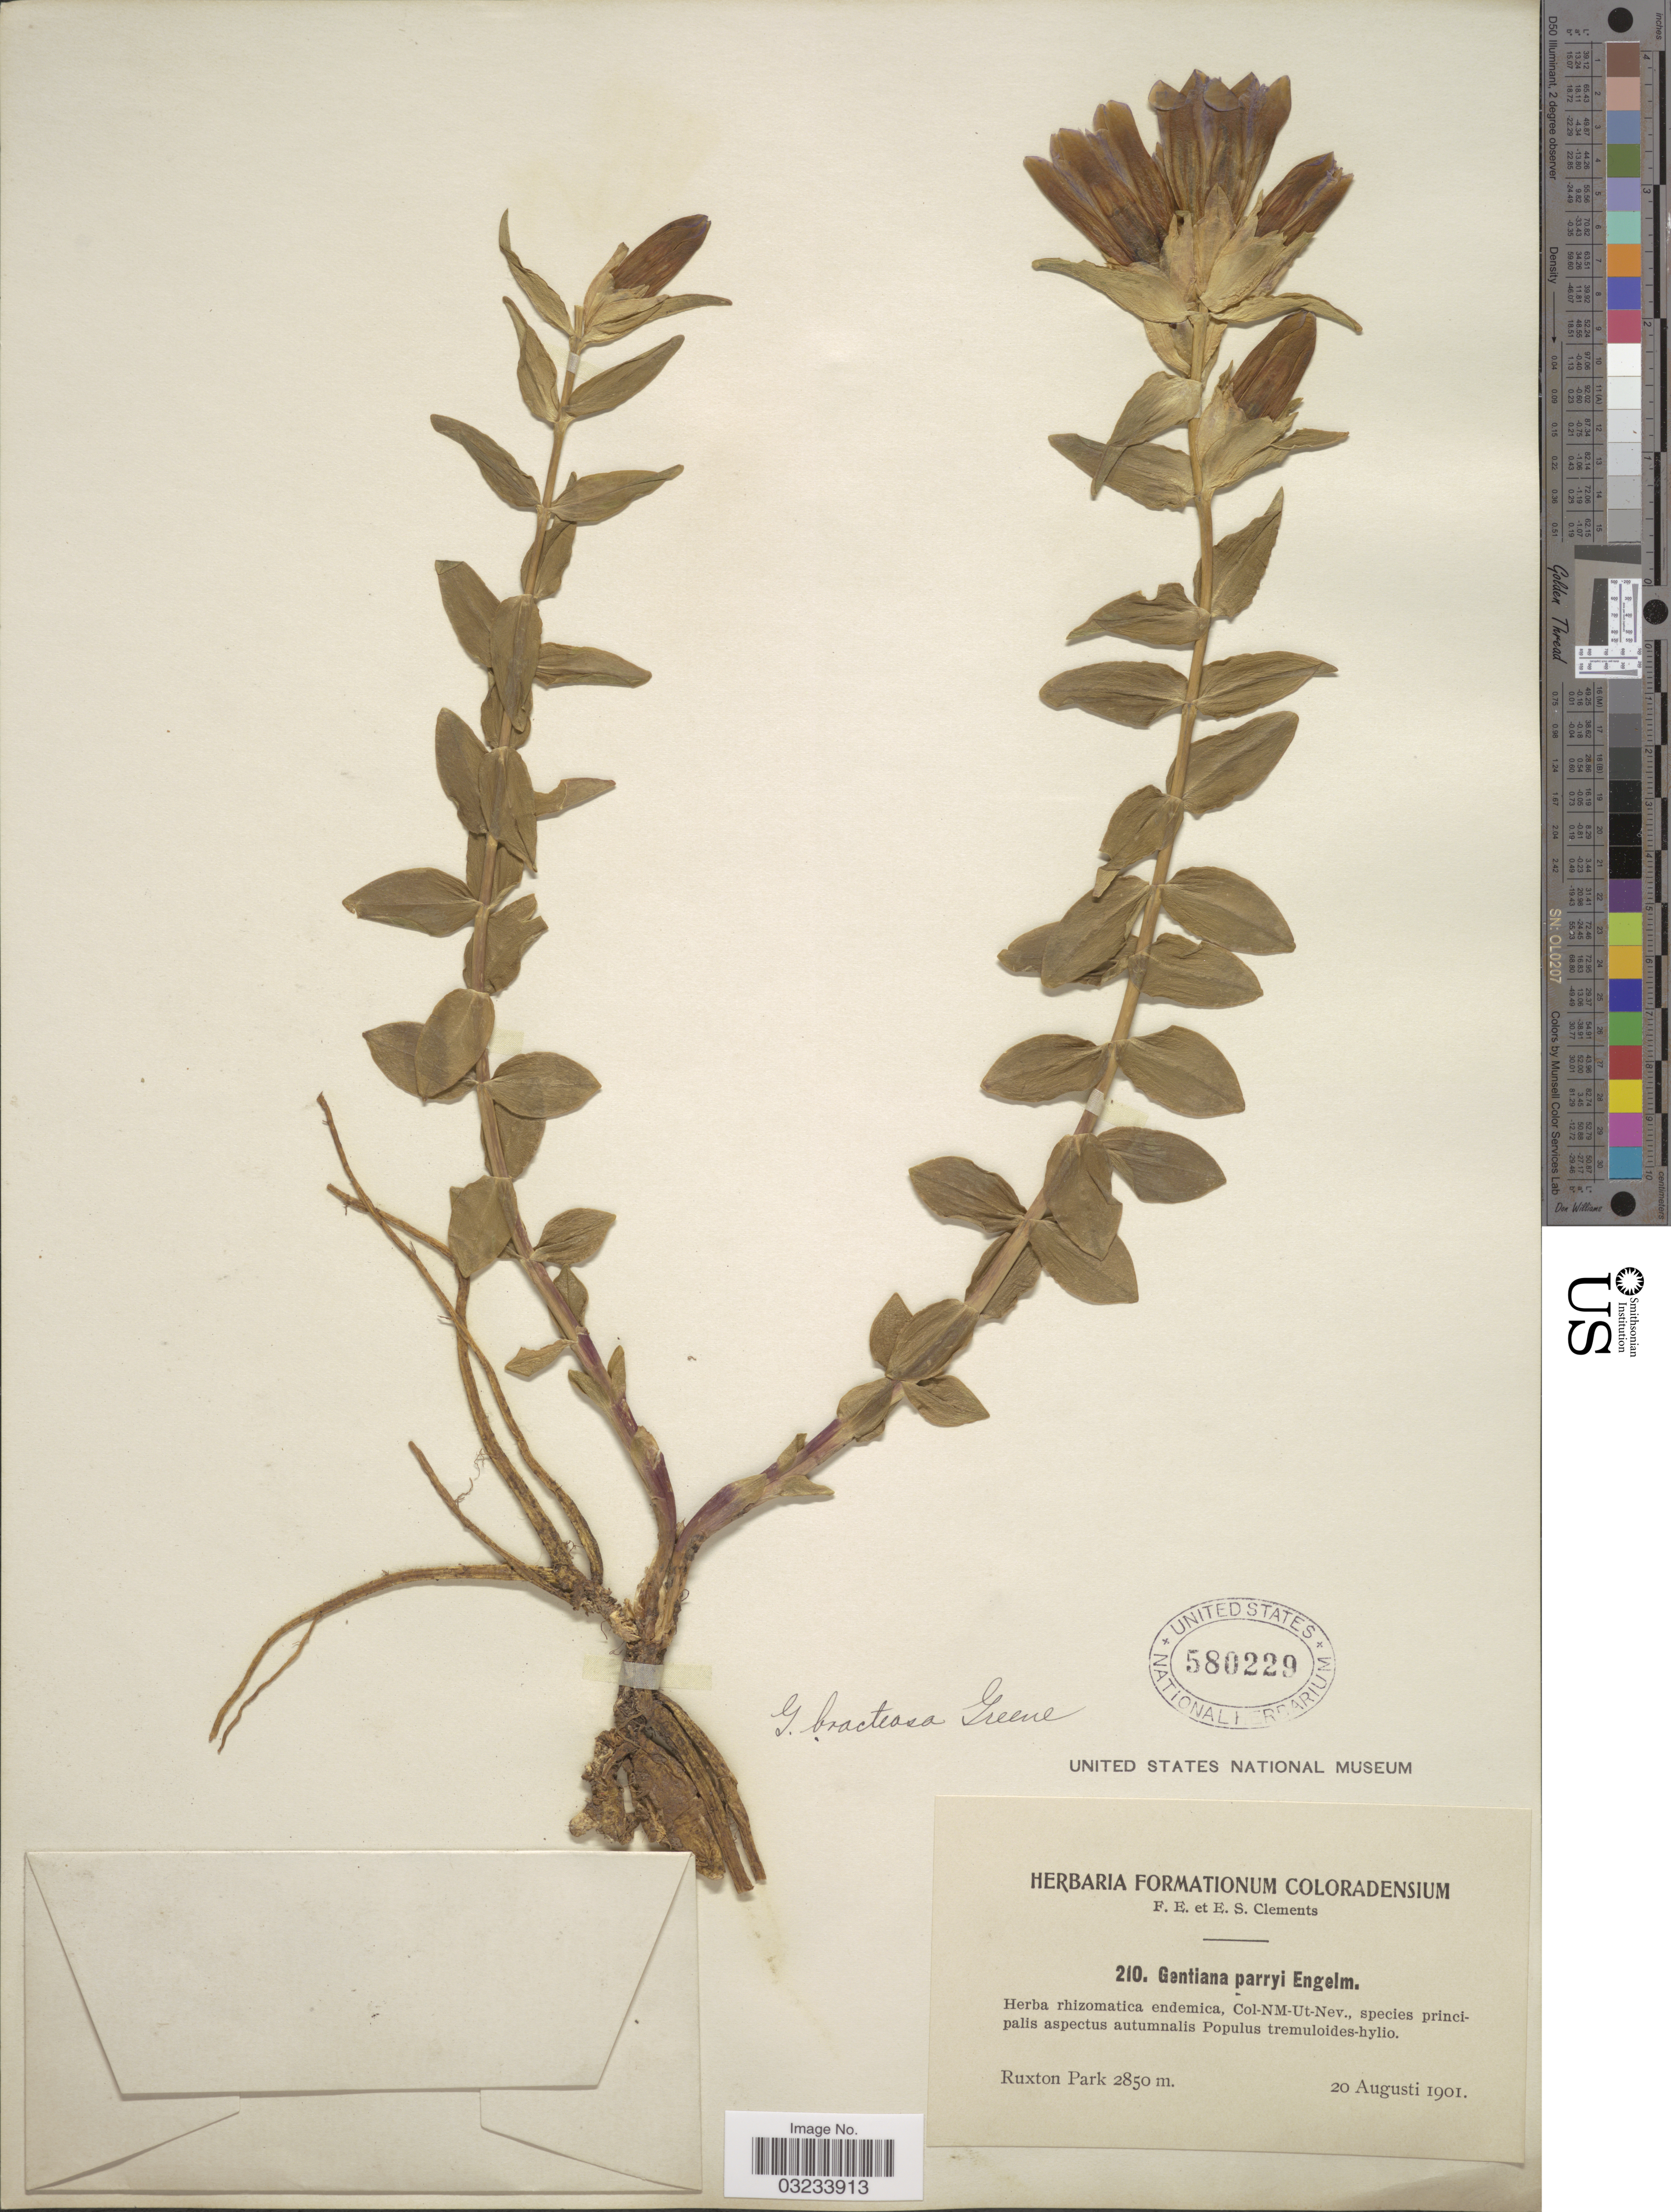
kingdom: Plantae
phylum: Tracheophyta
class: Magnoliopsida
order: Gentianales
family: Gentianaceae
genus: Gentiana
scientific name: Gentiana bracteosa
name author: S.W. Greene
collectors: F. E. Clements & E. S. Clements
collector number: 210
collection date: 1901-08-20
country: United States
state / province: Colorado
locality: Ruxton Park.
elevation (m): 2850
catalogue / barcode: US 580229